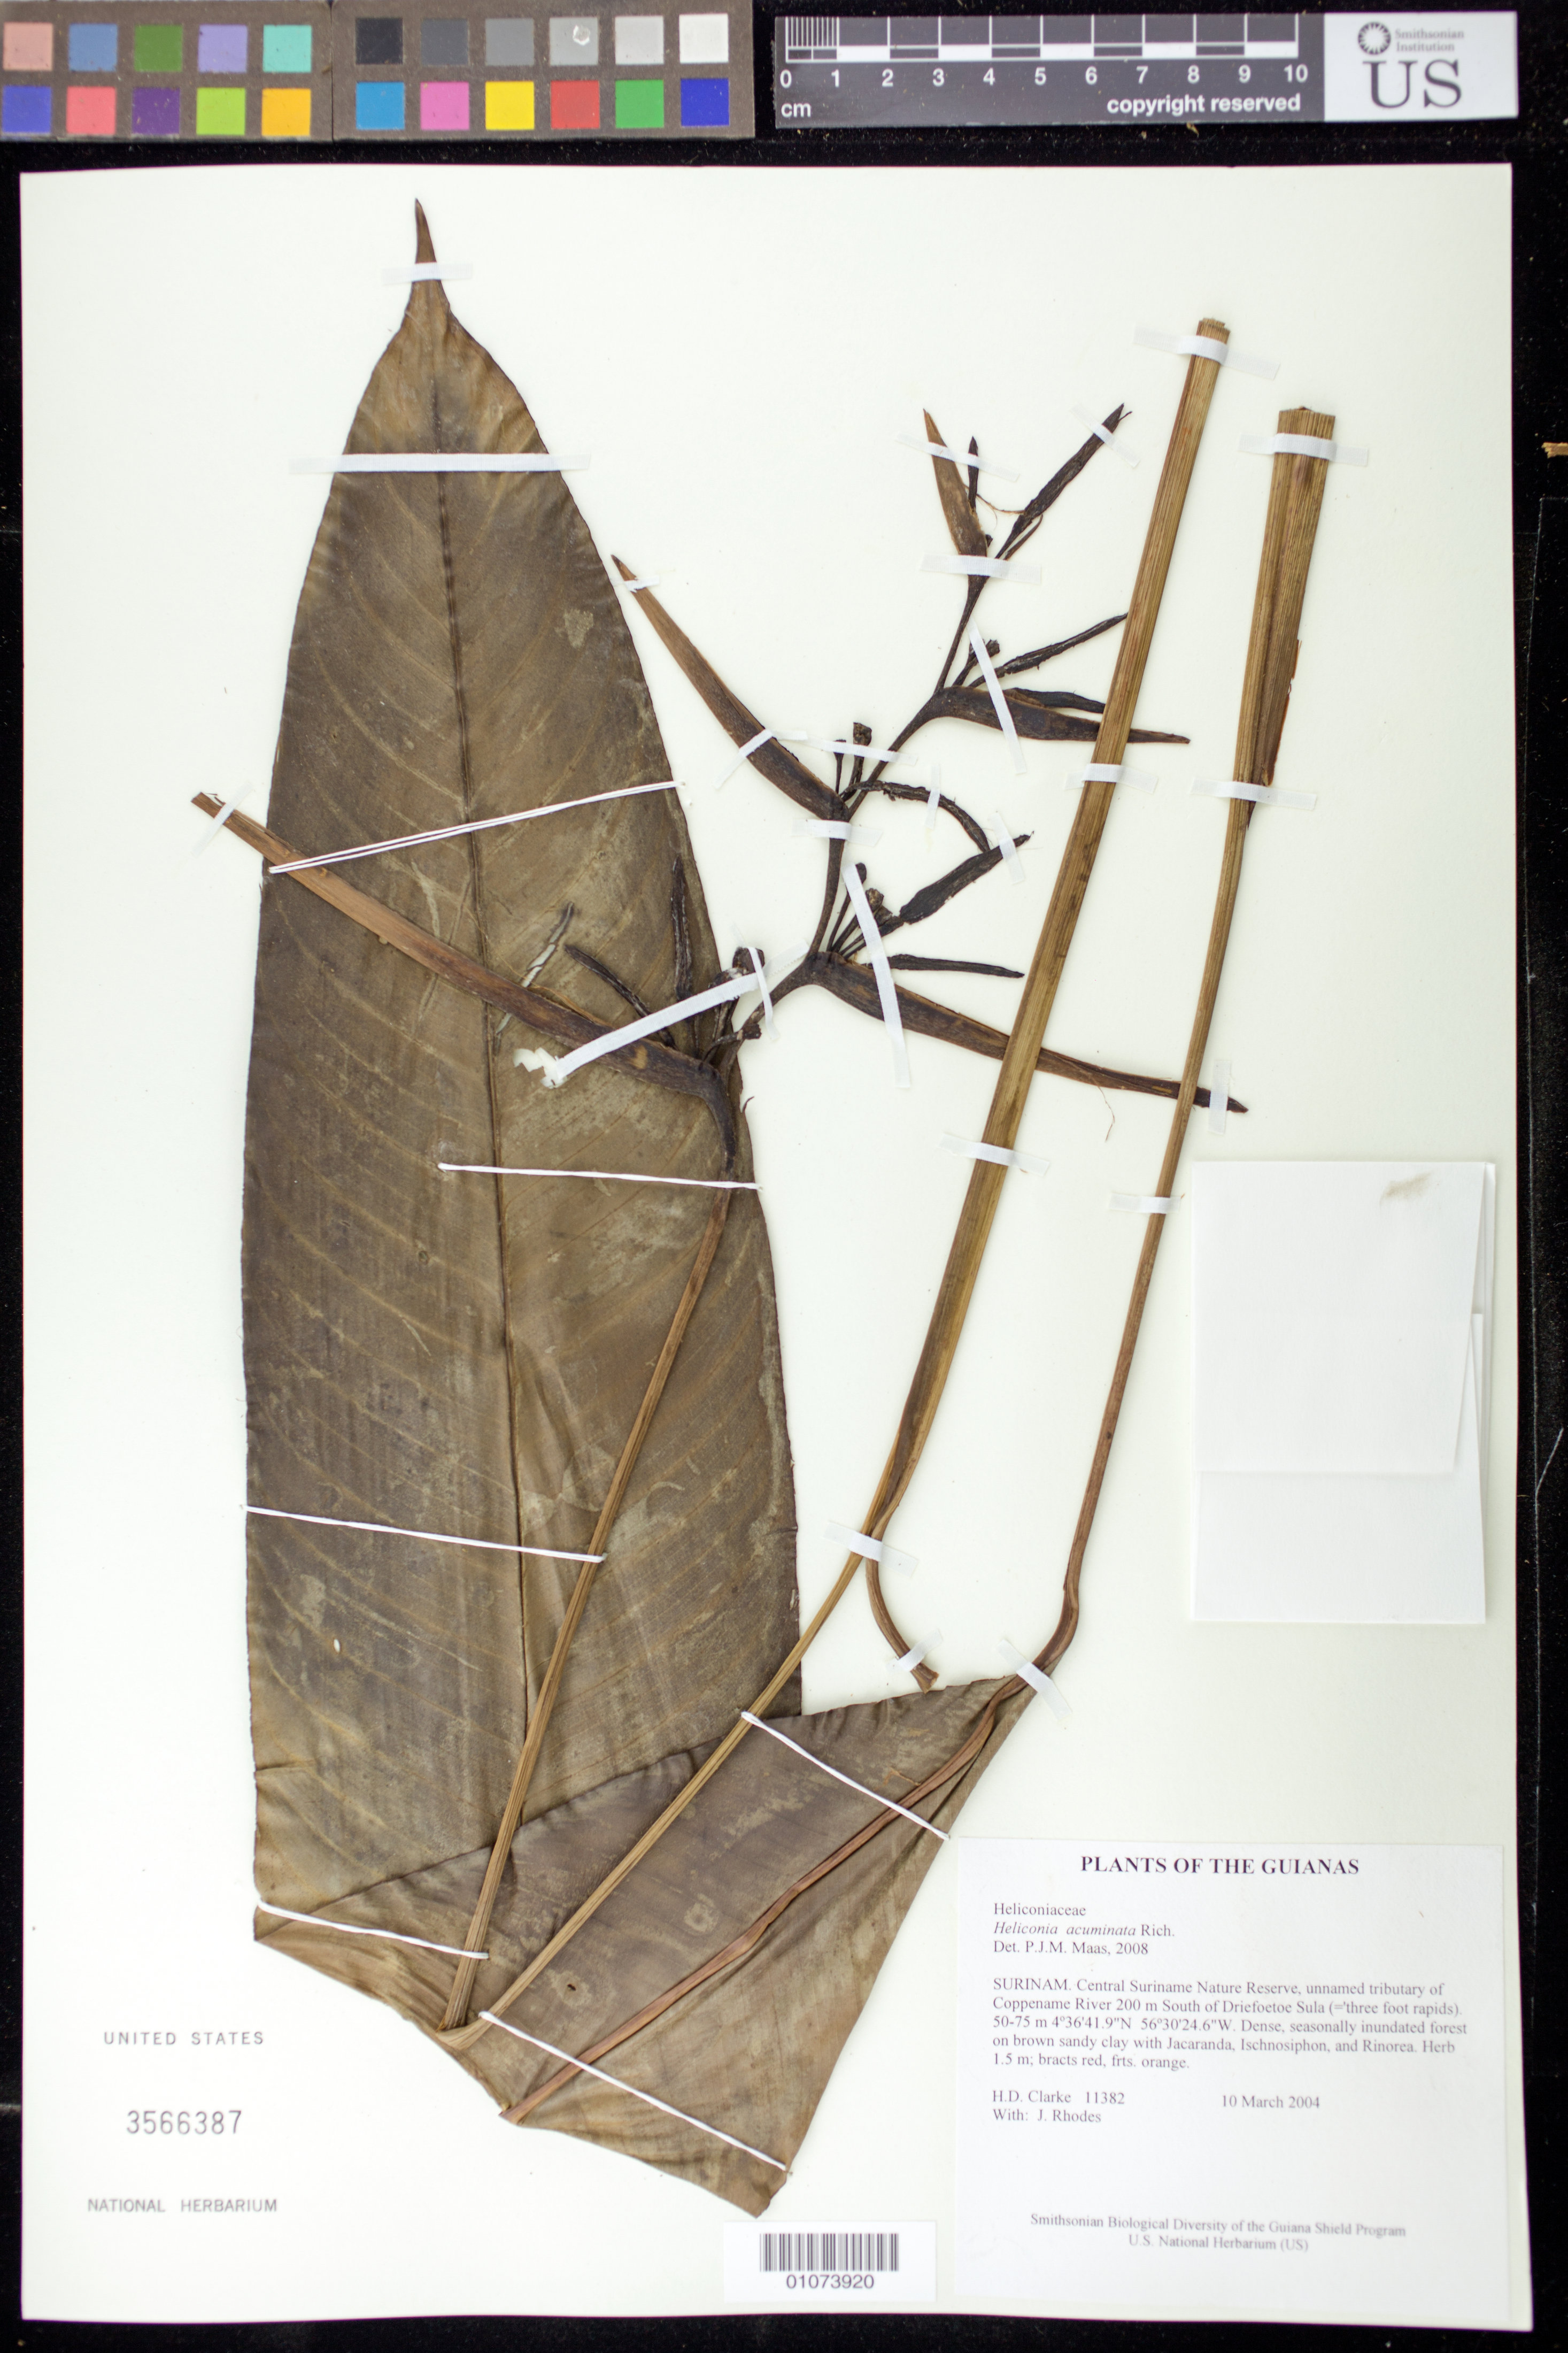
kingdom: Plantae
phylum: Tracheophyta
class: Liliopsida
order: Zingiberales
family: Heliconiaceae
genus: Heliconia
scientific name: Heliconia acuminata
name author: A. Rich.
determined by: Maas, Paul J. M.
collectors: H. D. Clarke & J. Rhodes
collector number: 11382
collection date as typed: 10 March 2004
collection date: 2004-03-10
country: Suriname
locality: Central Suriname Nature Reserve, unnamed tributary of Coppename River 200 m South of Driefoetoe Sula (='three foot rapids)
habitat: Dense, seasonally inundated forest on brown sandy clay with Jacaranda, Ischnosiphon, and Rinorea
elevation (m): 50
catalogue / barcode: US 3566387